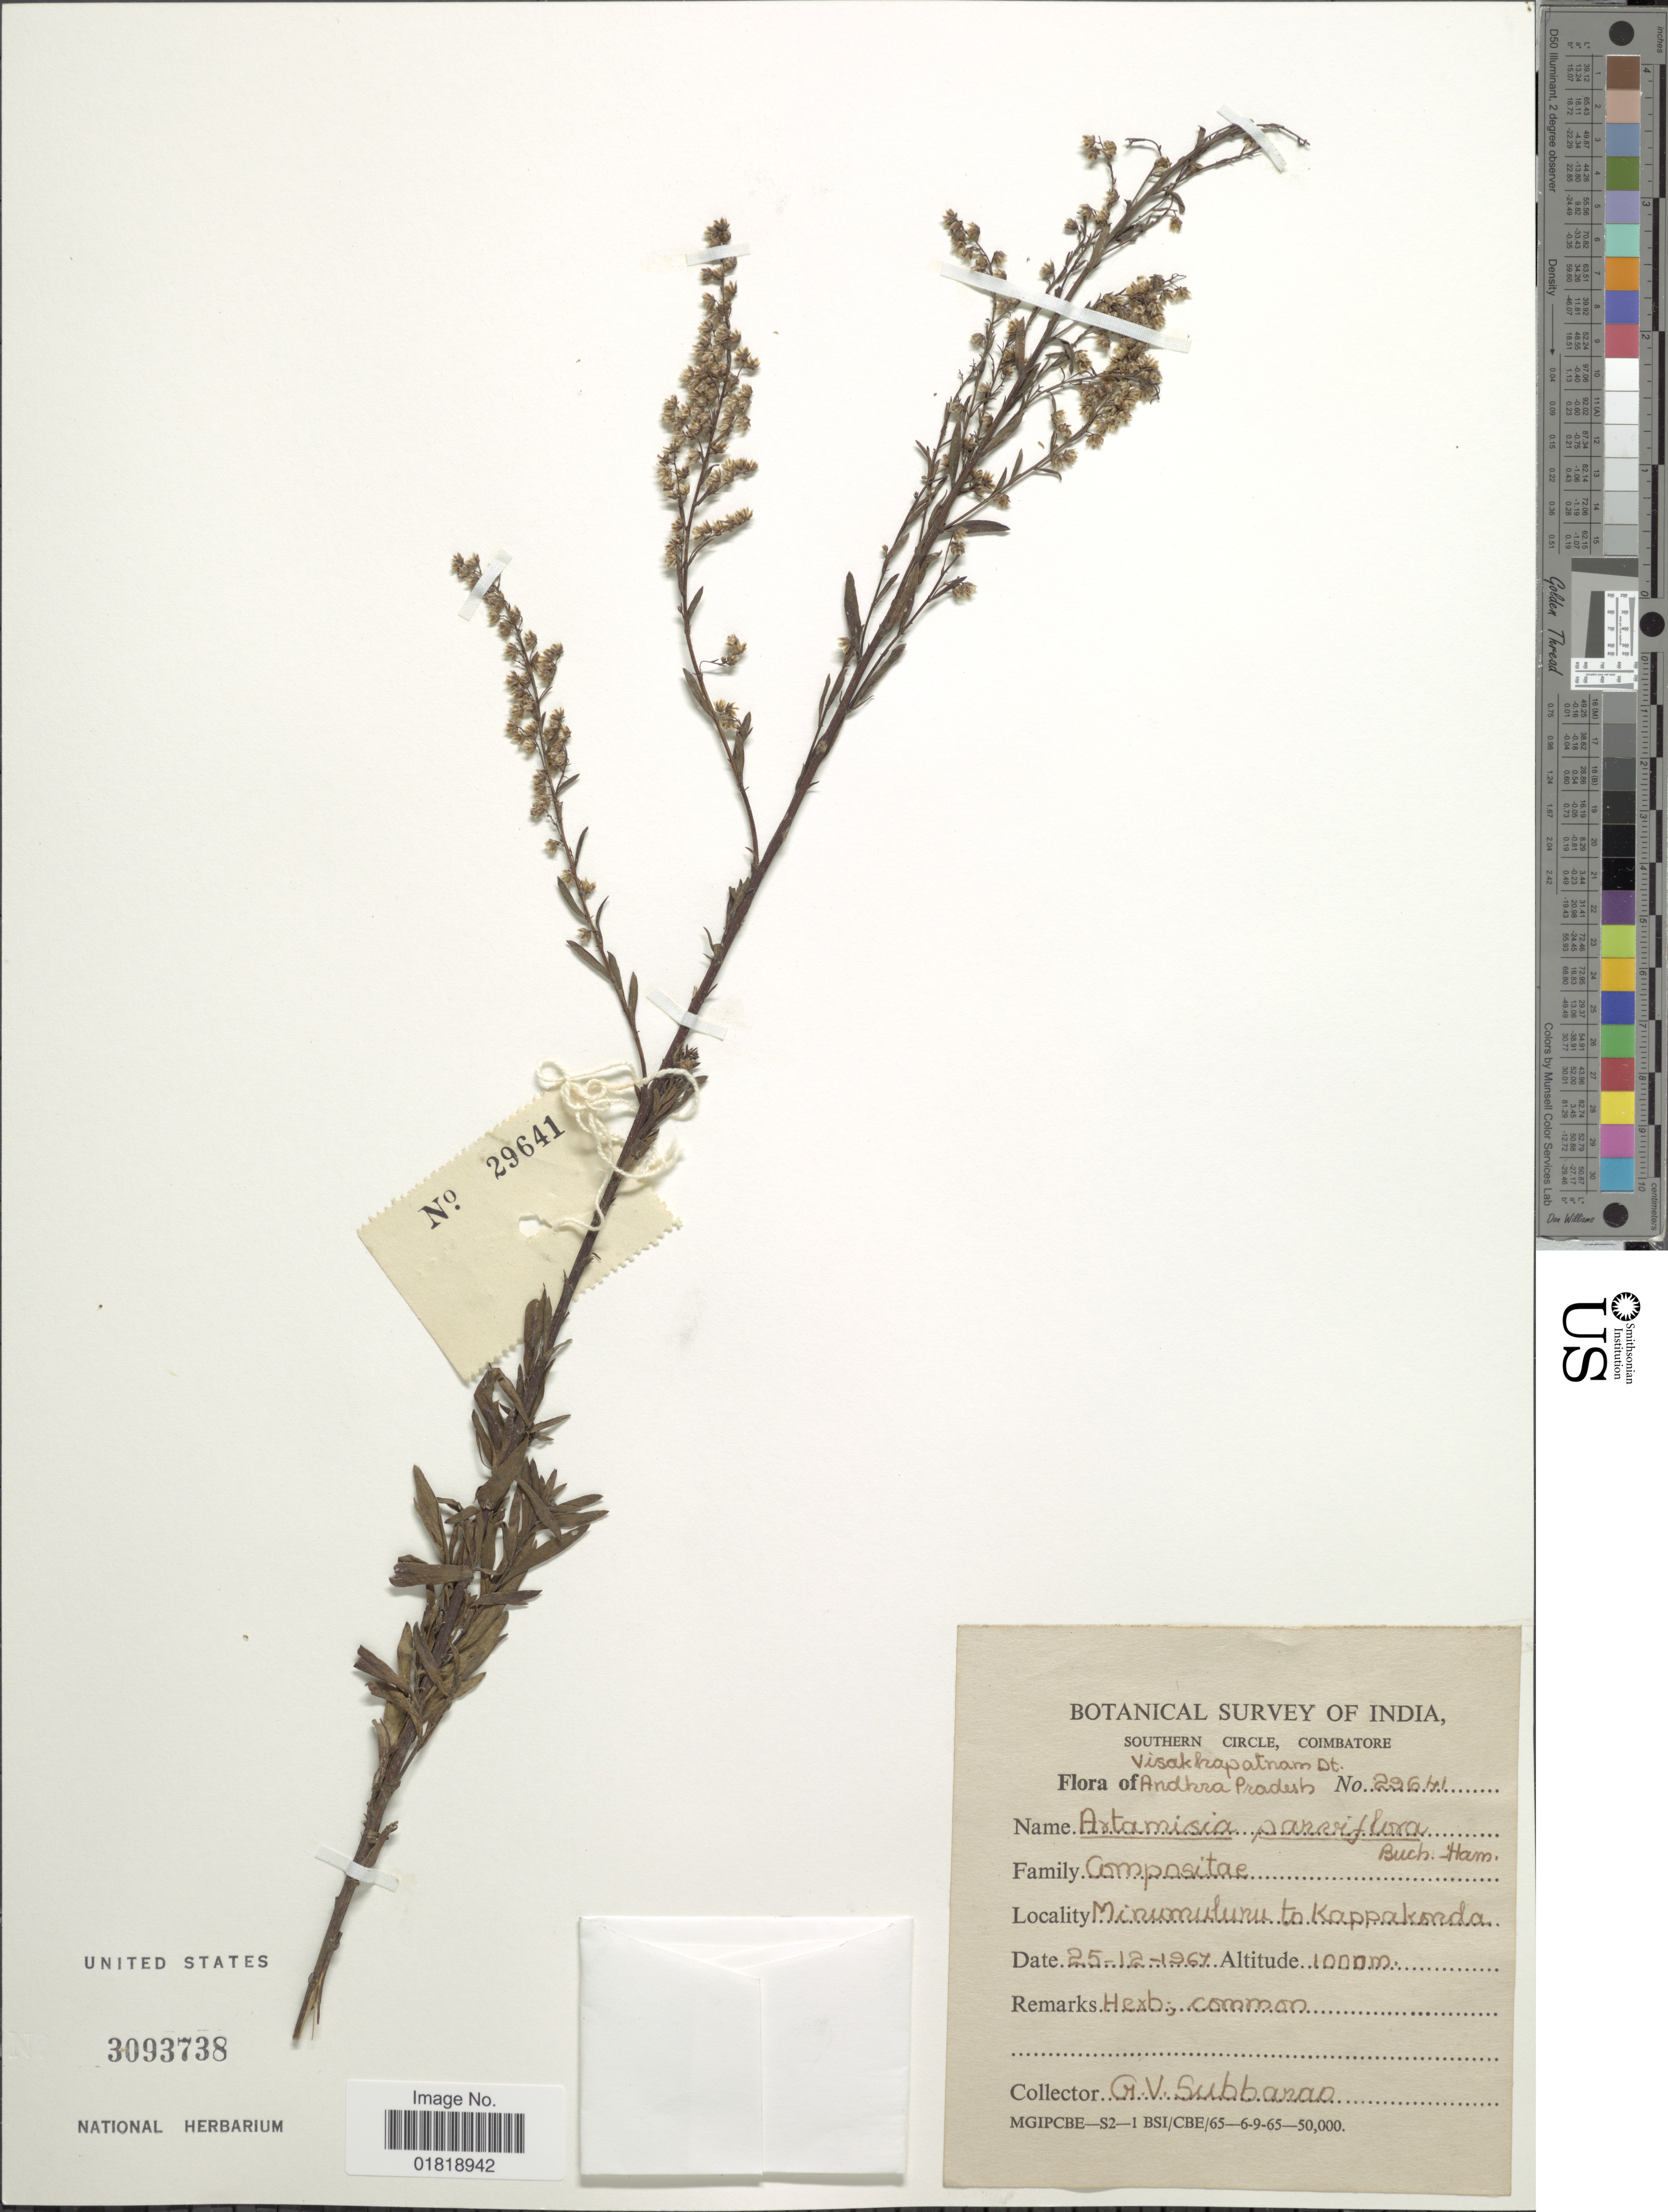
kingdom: Plantae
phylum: Tracheophyta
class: Magnoliopsida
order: Asterales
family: Asteraceae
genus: Artemisia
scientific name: Artemisia parviflora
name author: Roxb.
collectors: G. Subbarao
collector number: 29641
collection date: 1967-12-25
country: India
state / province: Andhra Pradesh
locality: Visakhawatnam Dt., Minumuluru to Kappokonda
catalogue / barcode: US 3093738